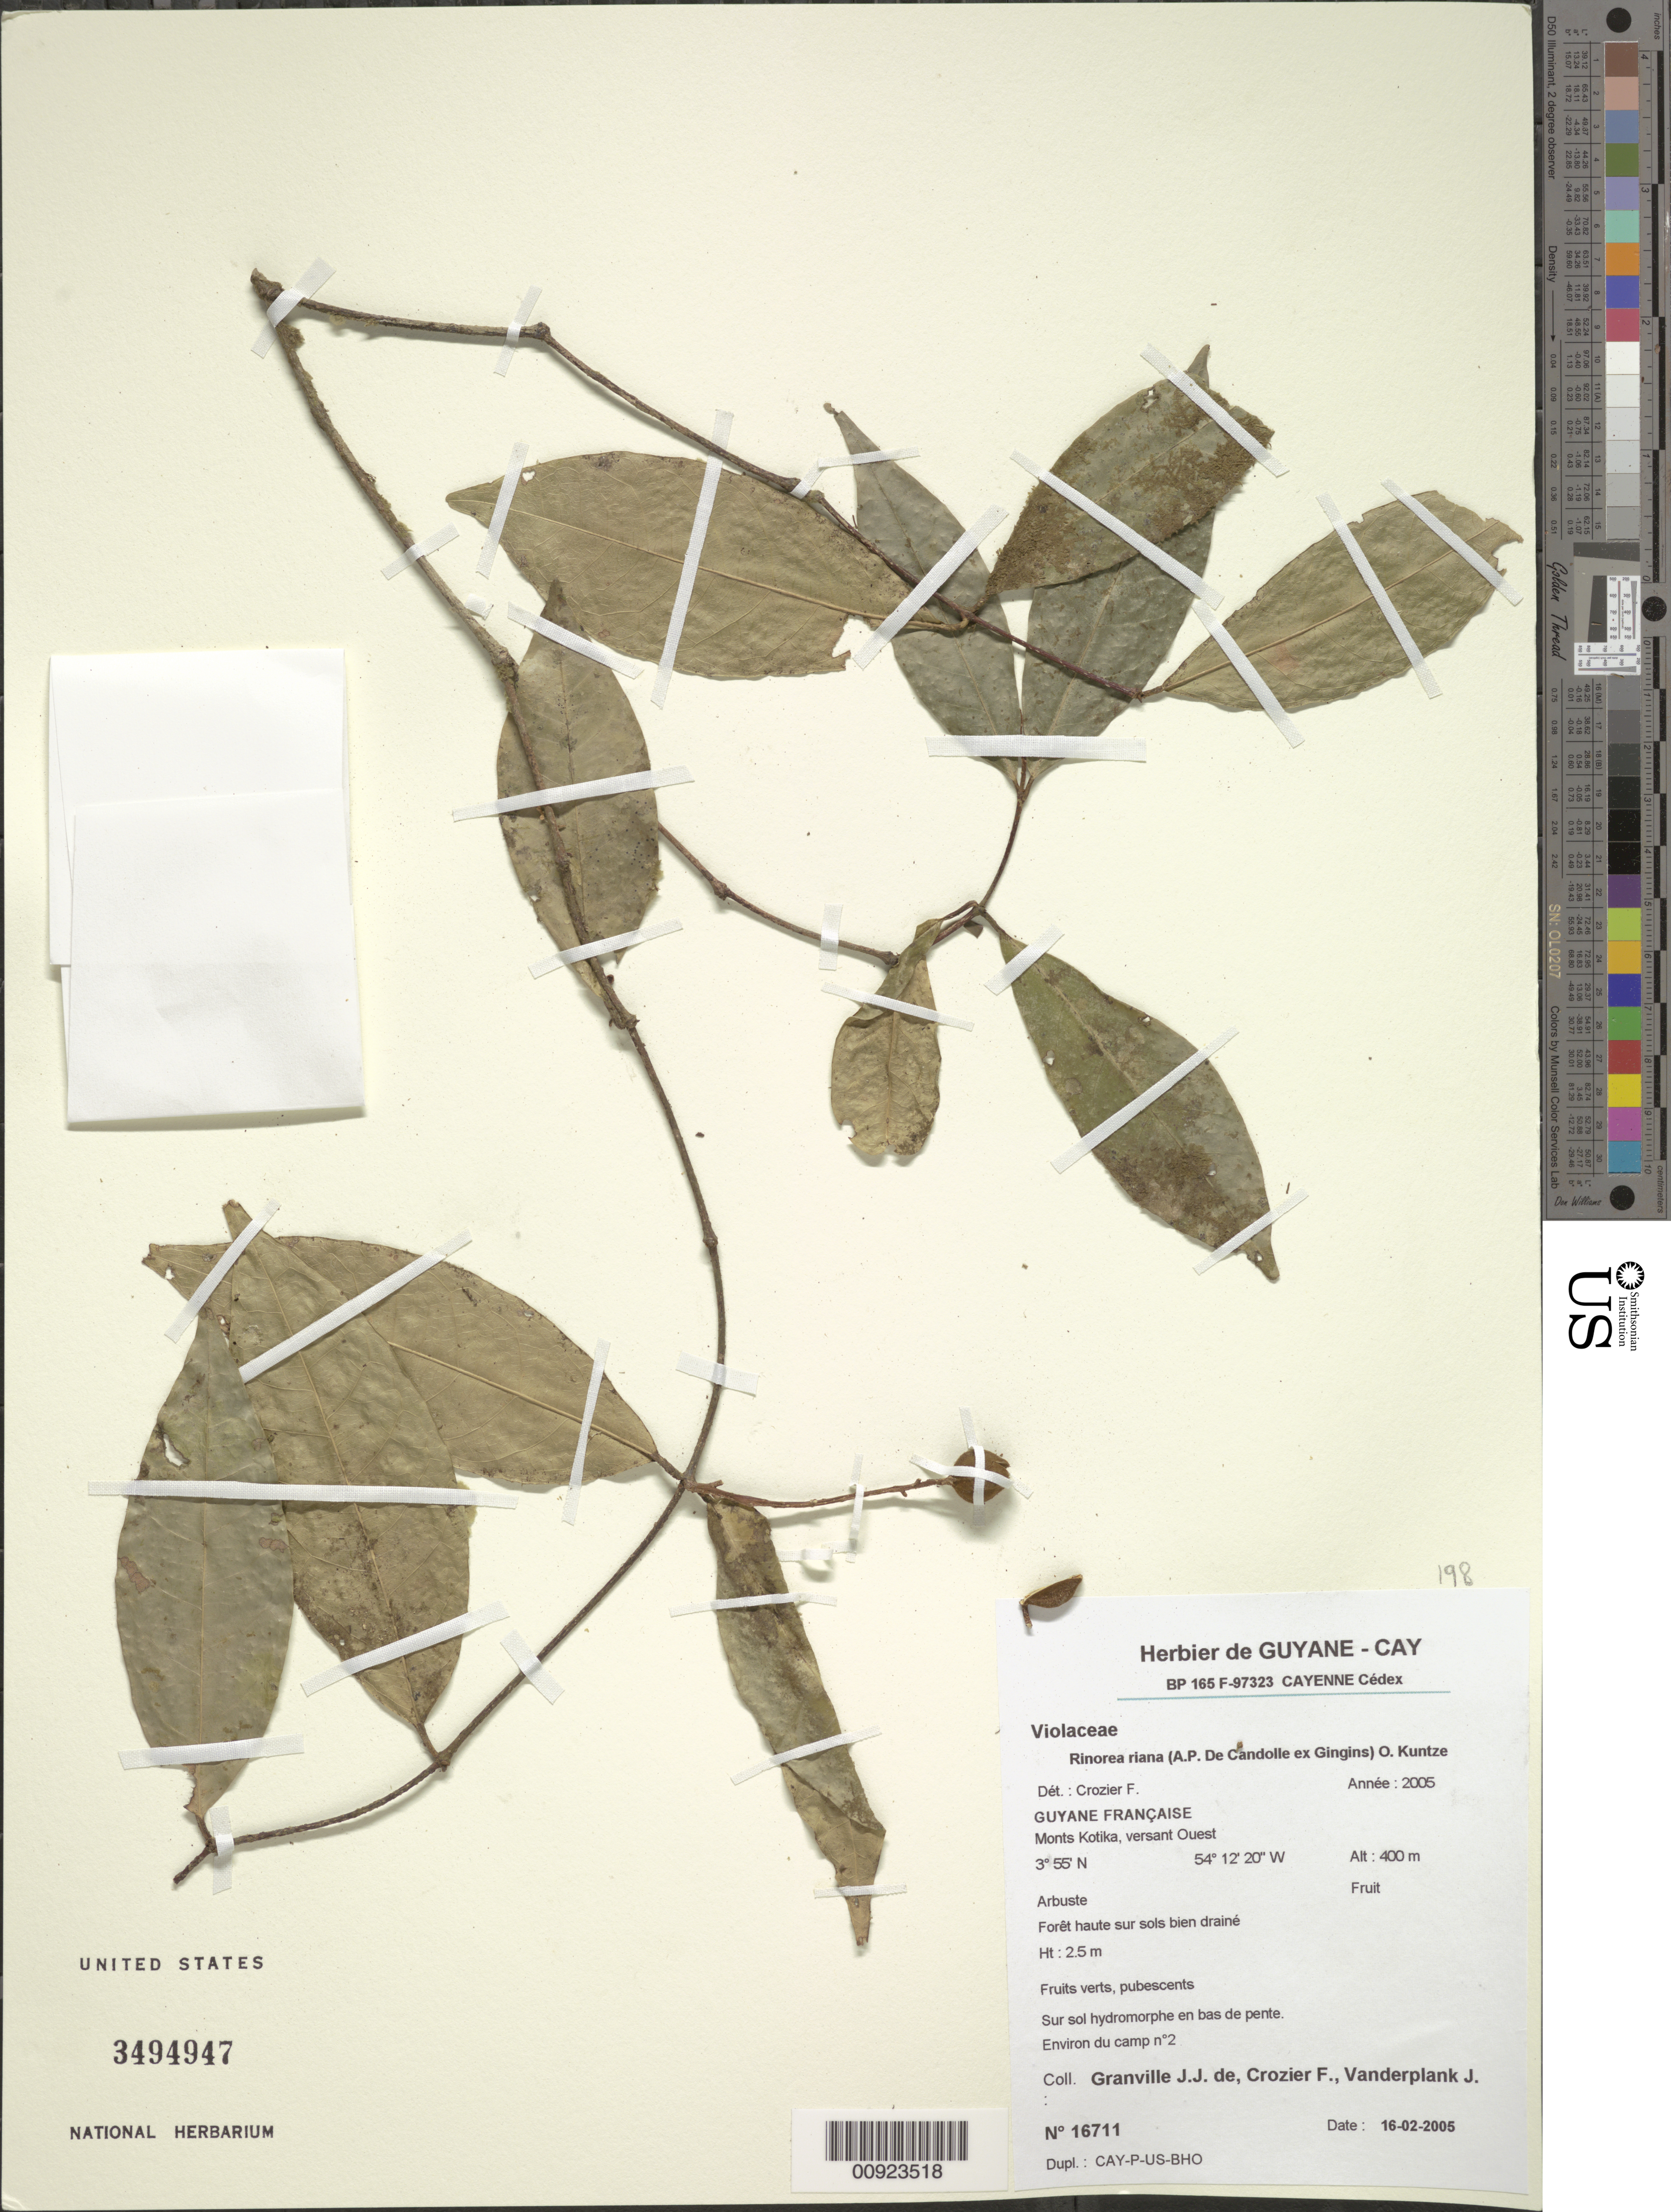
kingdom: Plantae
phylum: Tracheophyta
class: Magnoliopsida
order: Malpighiales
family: Violaceae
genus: Rinorea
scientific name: Rinorea riana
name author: Kuntze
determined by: Crozier, F.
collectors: J.-J. de Granville, F. Crozier & J. Vanderplank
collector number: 16711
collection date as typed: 16-Feb-05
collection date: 2005-02-16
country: French Guiana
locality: Monts Kotika, versant Ouest, environ du camp no. 2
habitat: Forêt haute sur sols bien drainé; sur sol hydromorphe en base de pente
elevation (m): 400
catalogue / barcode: US 3494947